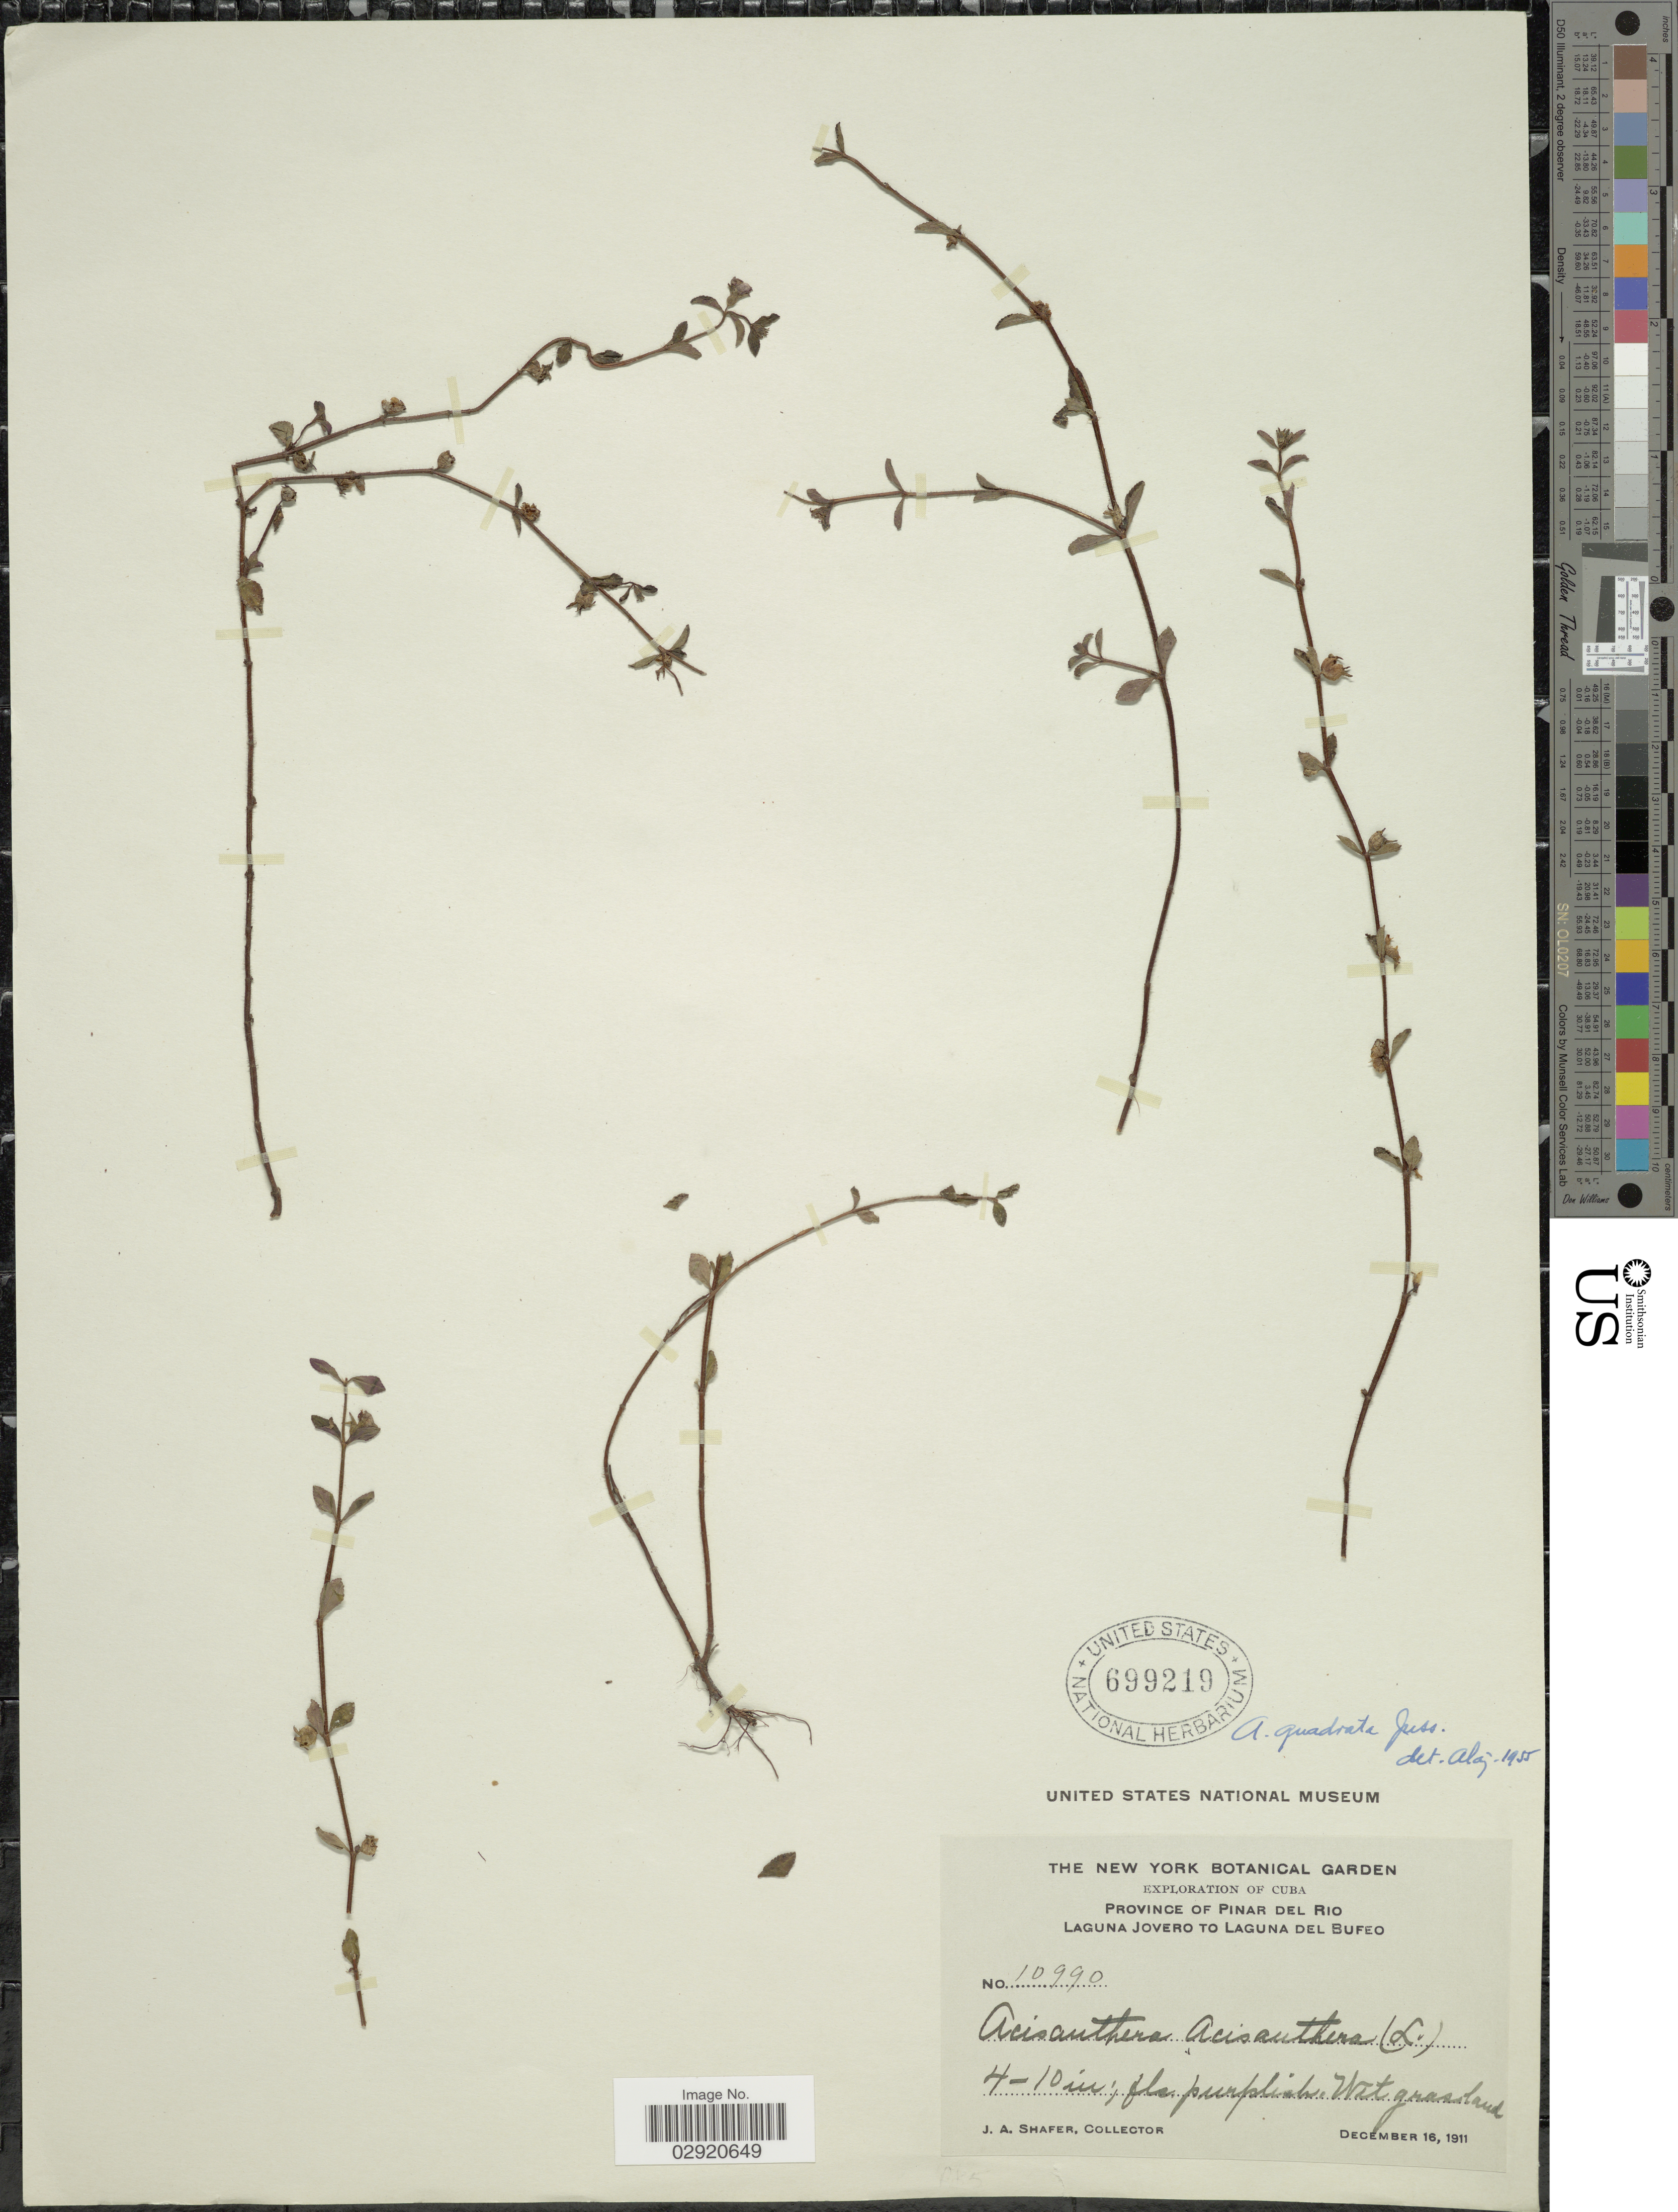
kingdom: Plantae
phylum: Tracheophyta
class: Magnoliopsida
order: Myrtales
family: Melastomataceae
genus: Acisanthera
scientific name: Acisanthera erecta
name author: Gleason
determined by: Nunes da Silva, Diego, (RB), Jardim Botanico do Rio de Janeiro - Herbario (BRAZIL)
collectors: J. A. Shafer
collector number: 10990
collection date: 1911-12-16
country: Cuba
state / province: Pinar del Río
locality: Laguna Jovero to Laguna del Bufeo.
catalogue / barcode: US 699219